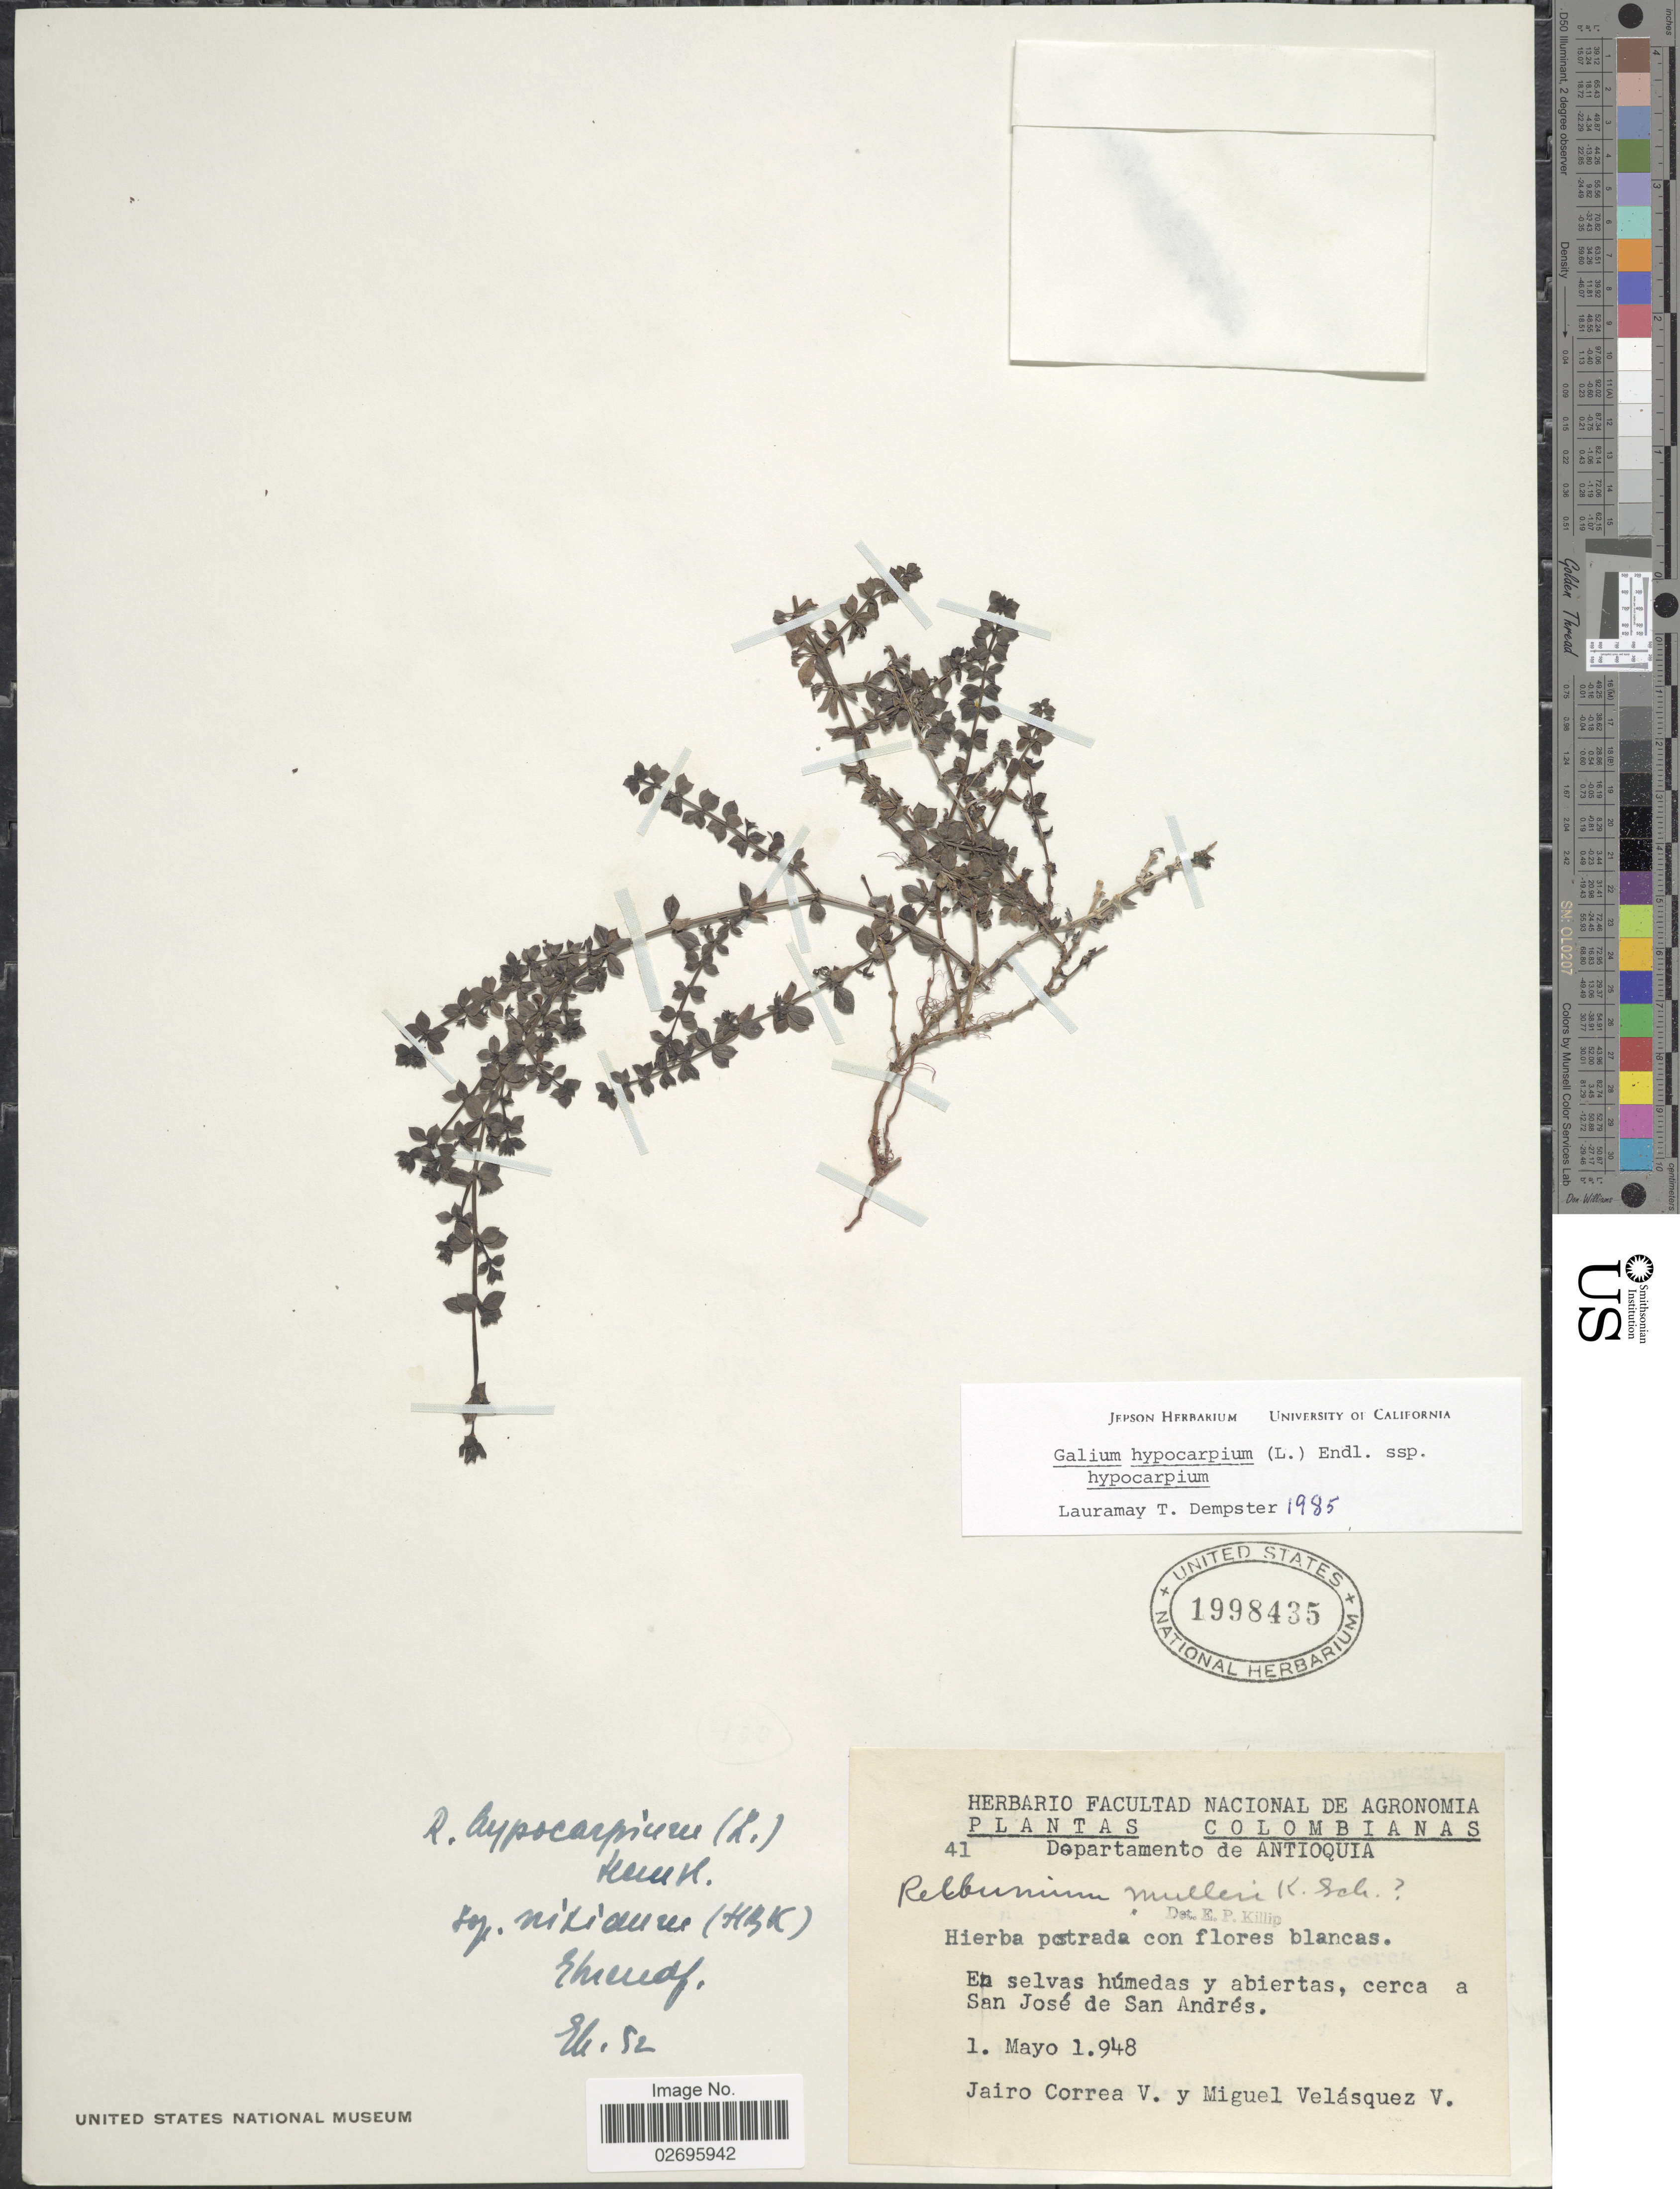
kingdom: Plantae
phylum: Tracheophyta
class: Magnoliopsida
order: Gentianales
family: Rubiaceae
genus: Galium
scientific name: Galium hypocarpium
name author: (L.) Endl. ex Griseb.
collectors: J. Correa & M. Velasquez V.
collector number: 41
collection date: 1948-05-01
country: Colombia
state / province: Antioquia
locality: Departamento de Antioquia, En selva húmedas y abiertas, cerca a San José de San Andrés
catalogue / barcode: US 1998435